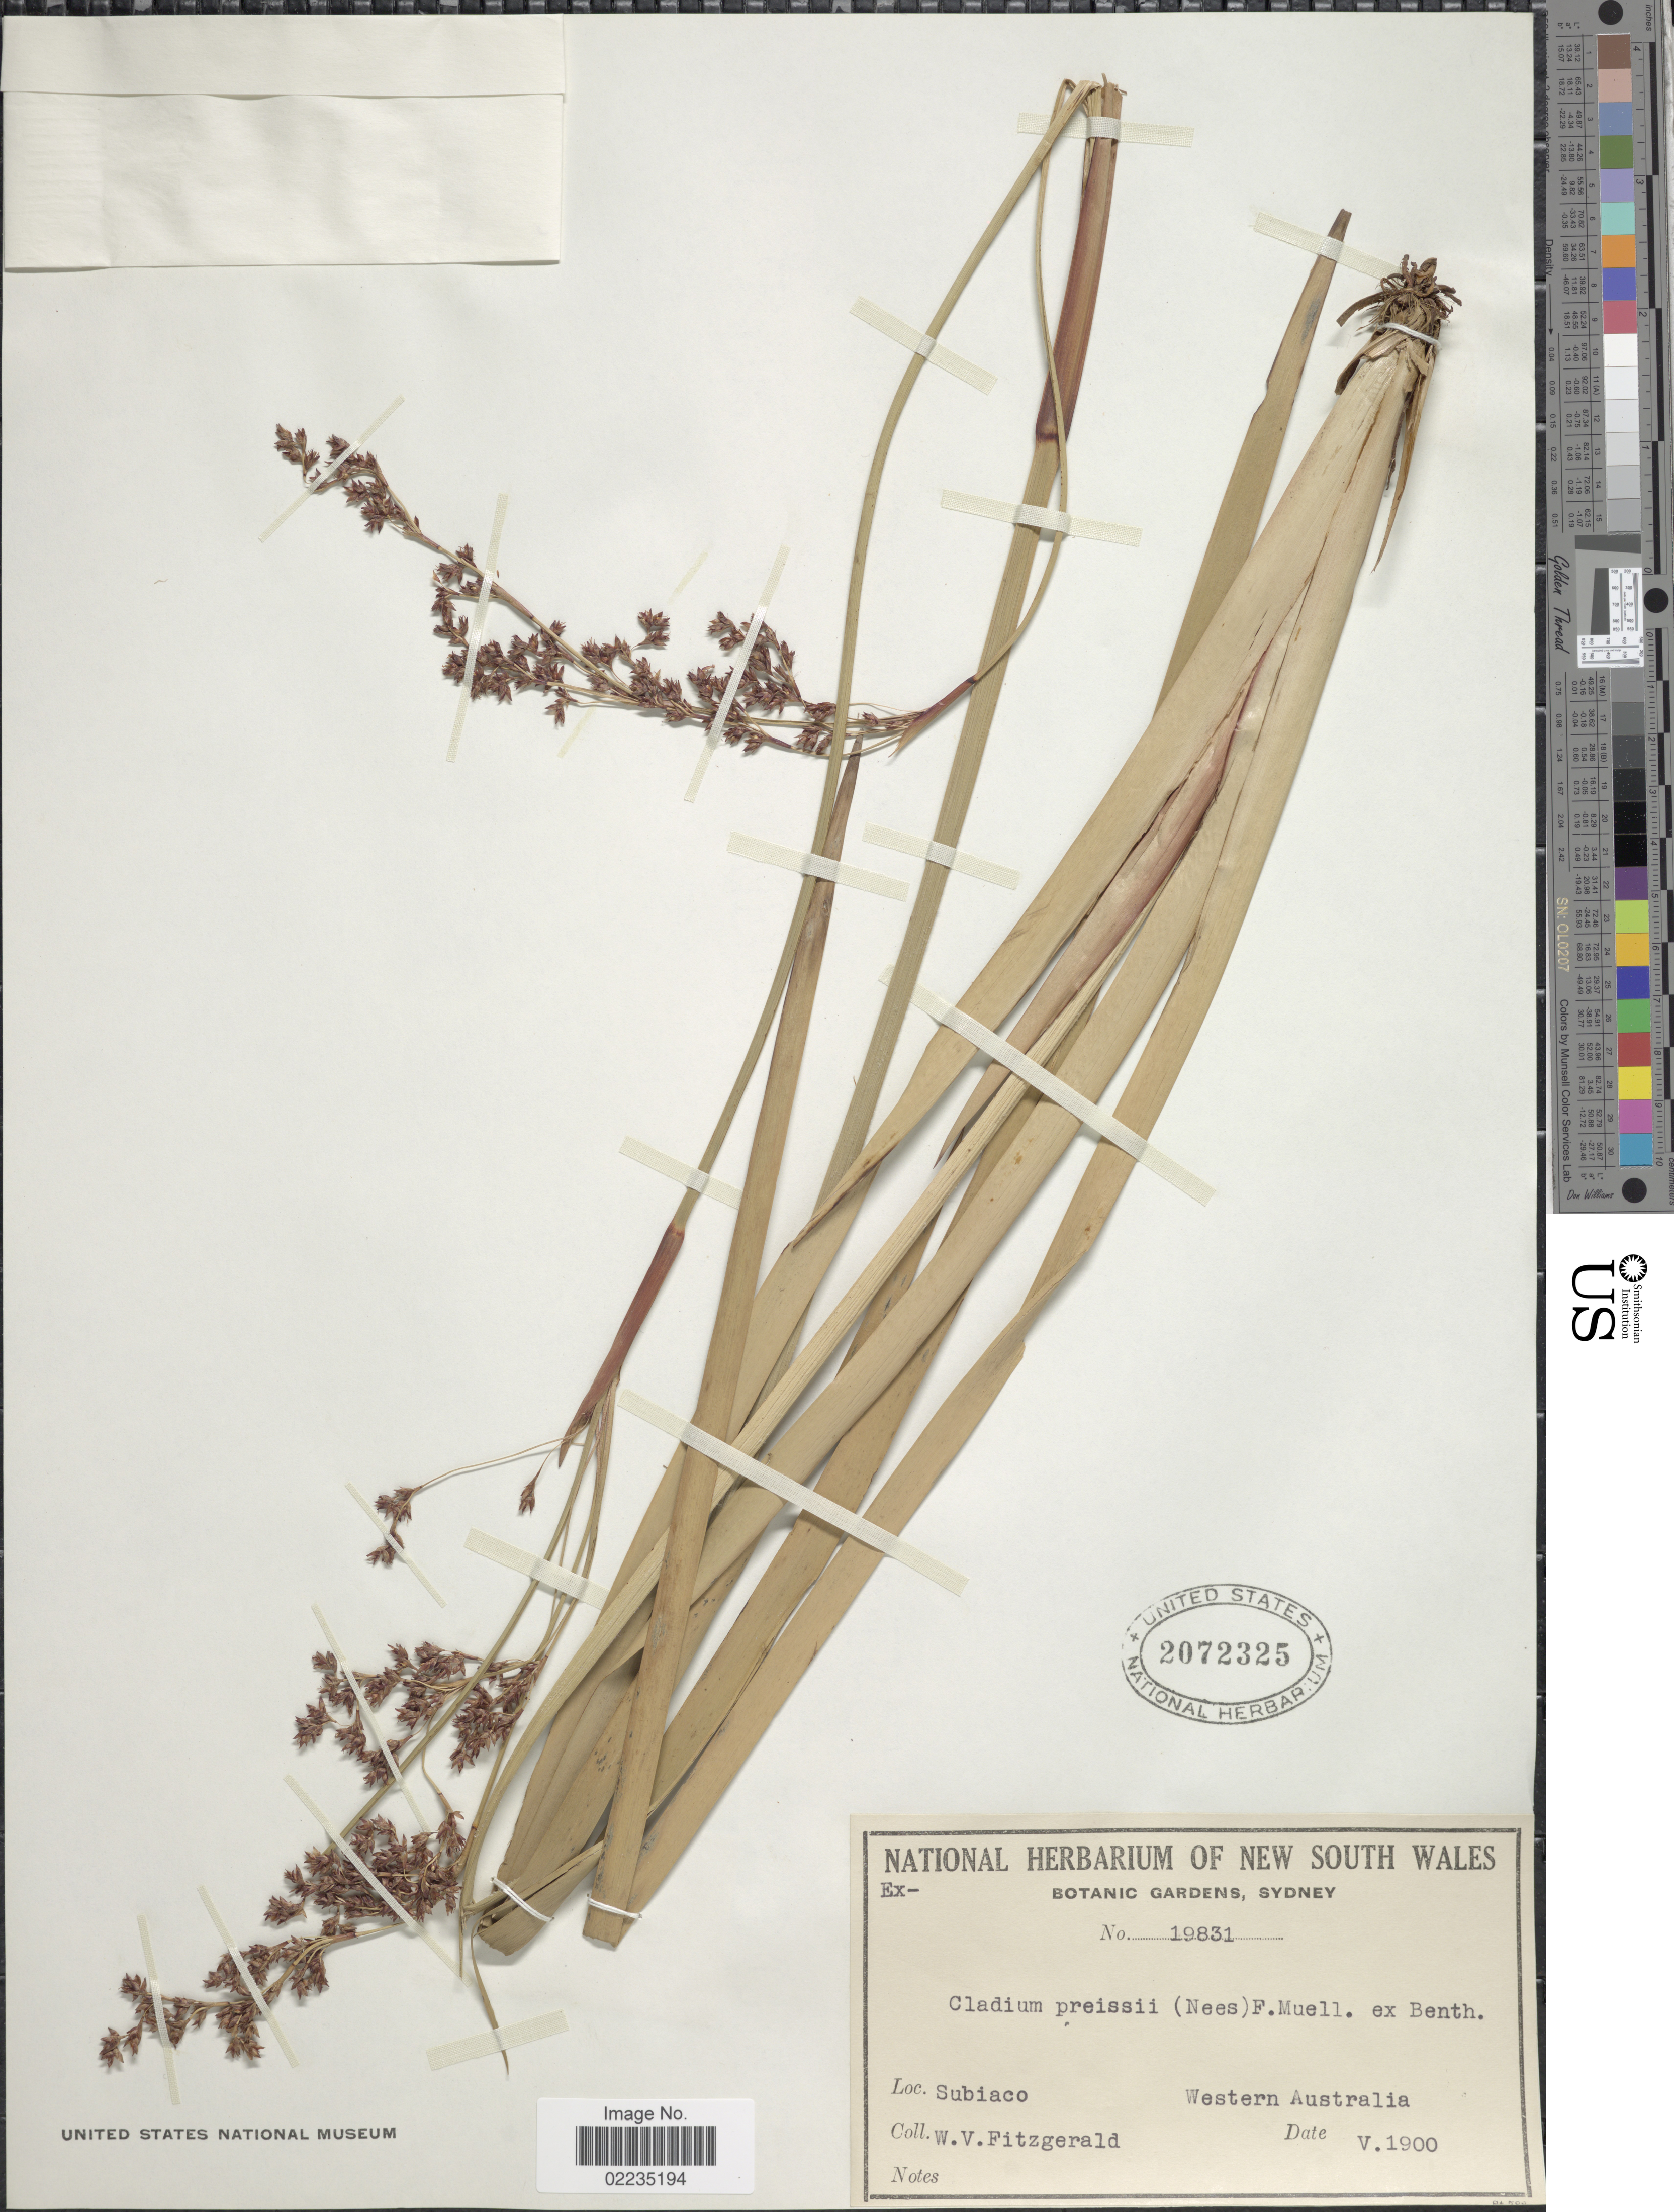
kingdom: Plantae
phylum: Tracheophyta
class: Liliopsida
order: Poales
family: Cyperaceae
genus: Machaerina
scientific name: Machaerina laxa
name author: (Nees) T. Koyama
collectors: W. Fitzgerald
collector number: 19831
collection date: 1900-05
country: Australia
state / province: Western Australia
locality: Subiaco, Western Australia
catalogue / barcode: US 2072325